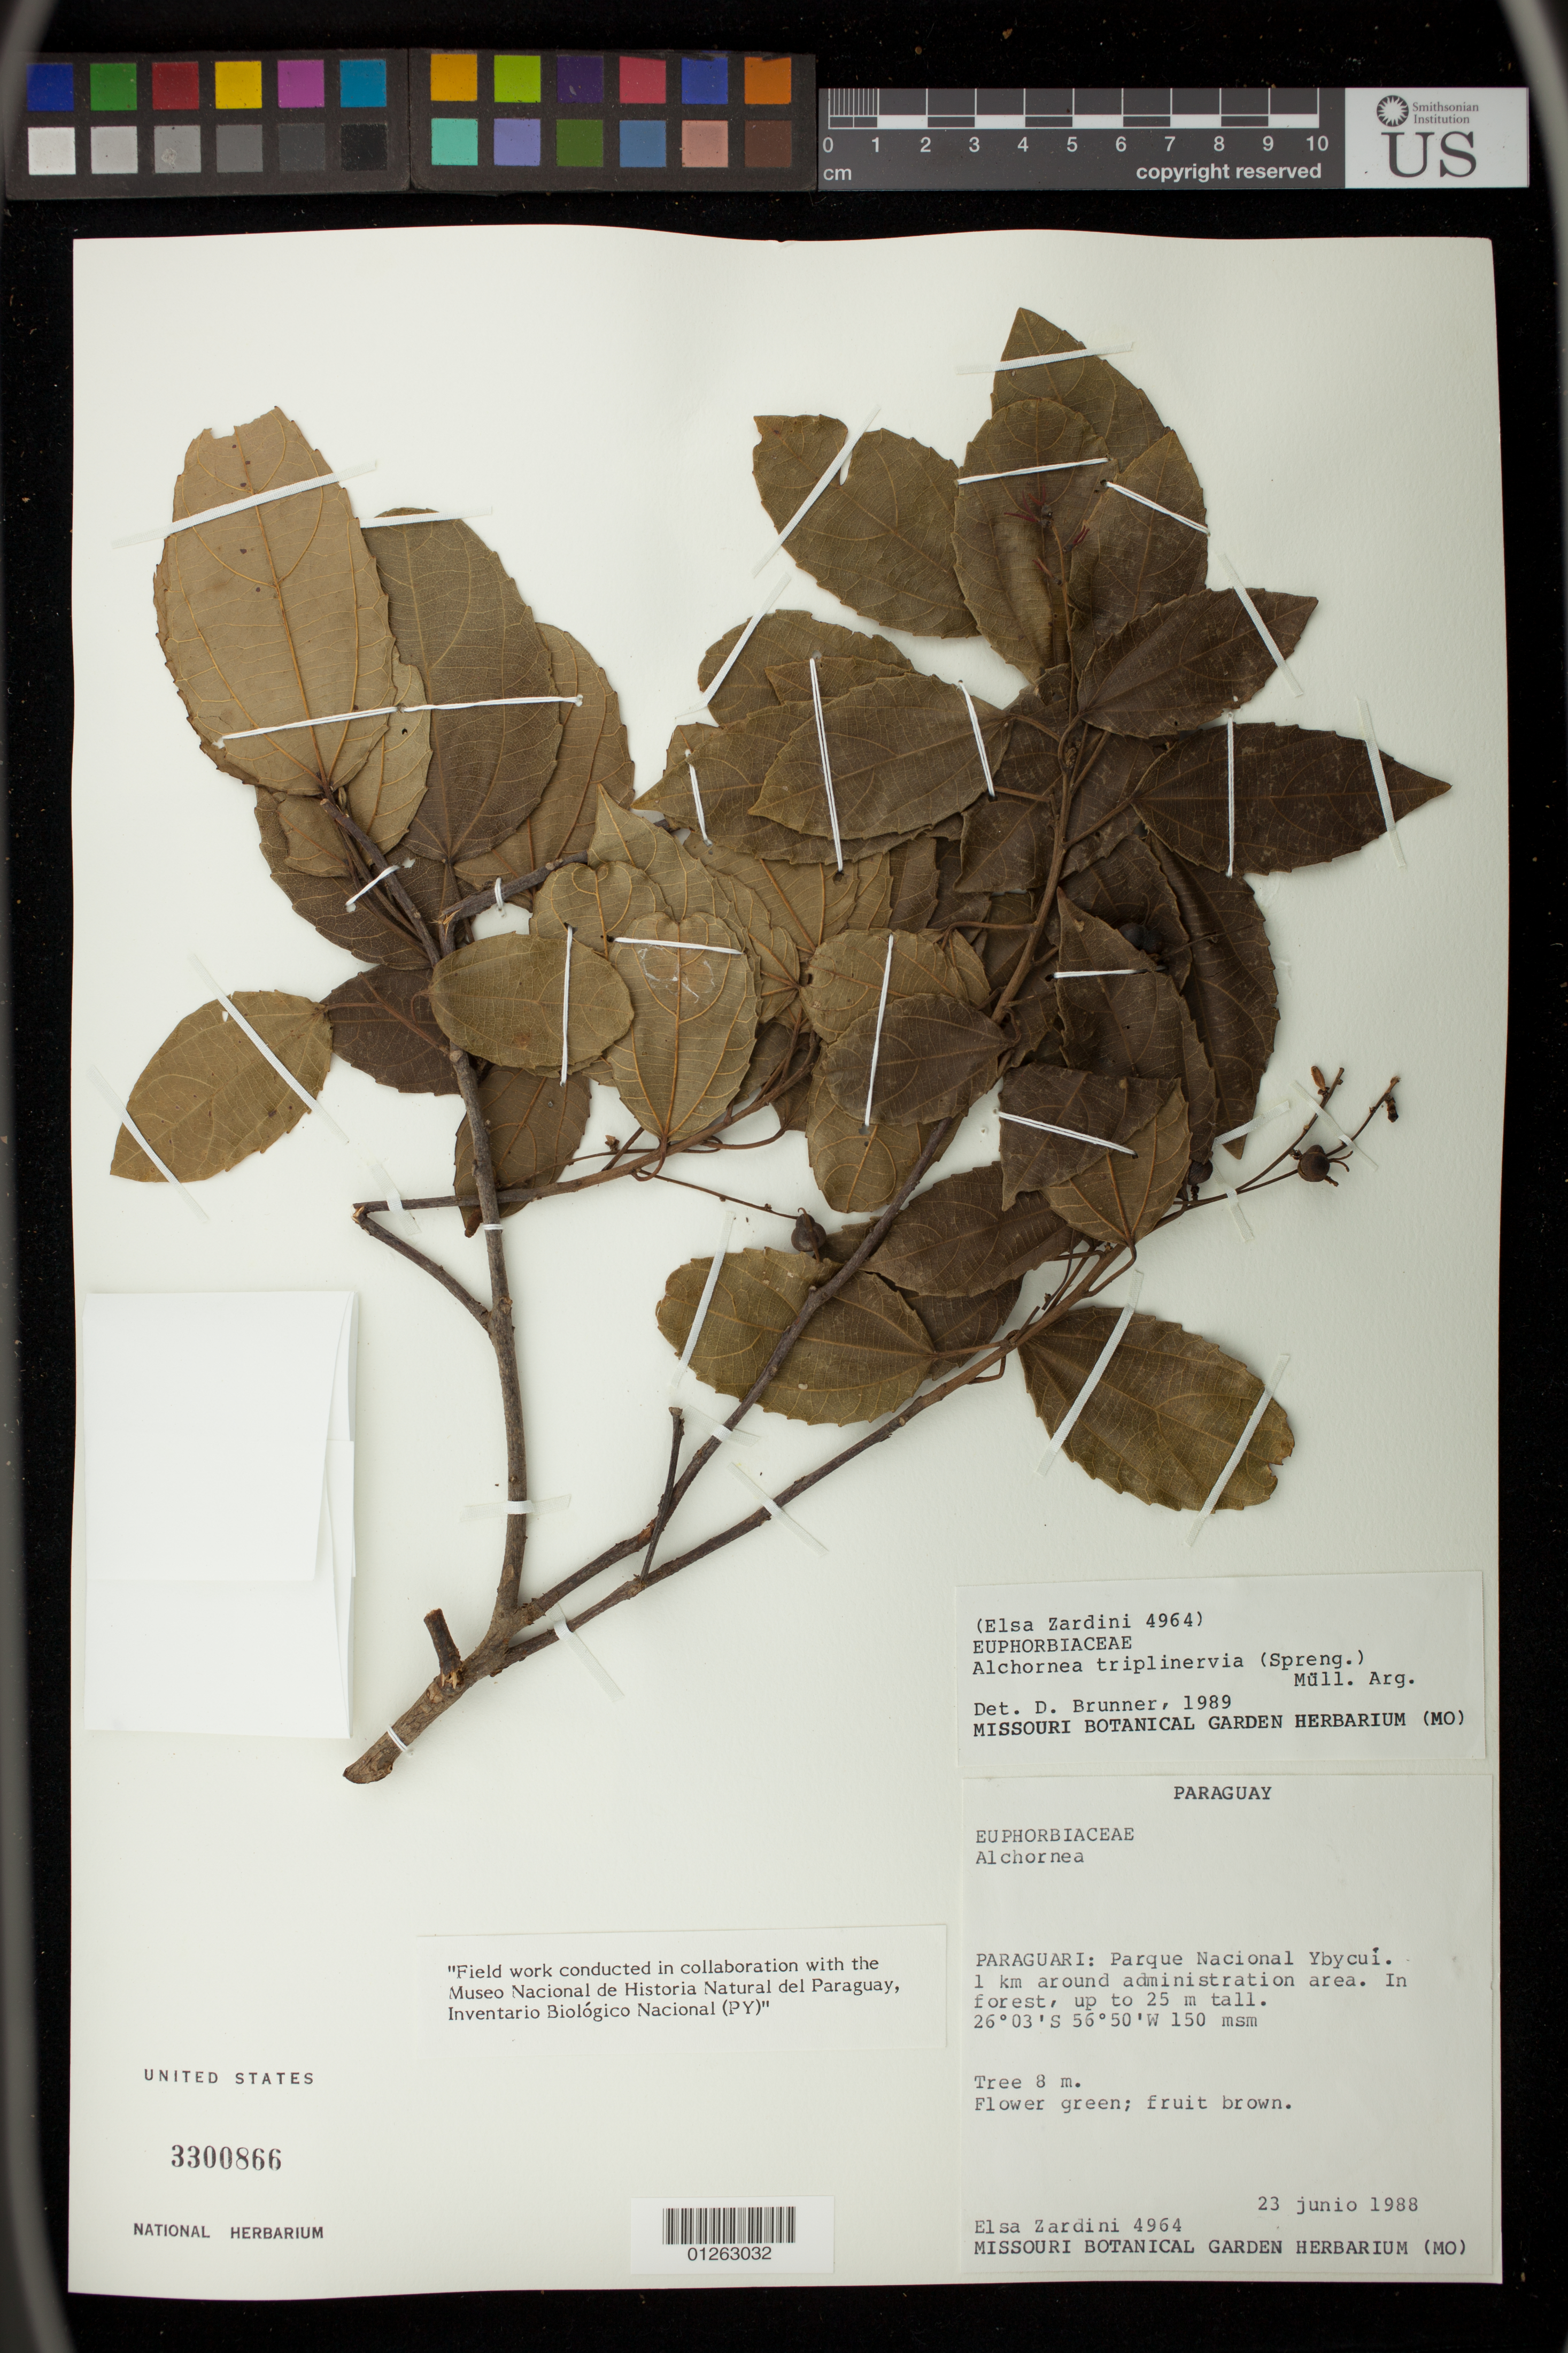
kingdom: Plantae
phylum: Tracheophyta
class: Magnoliopsida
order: Malpighiales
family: Euphorbiaceae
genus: Alchornea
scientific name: Alchornea triplinervia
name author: (Spreng.) Müll. Arg.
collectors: E. M. Zardini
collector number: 4964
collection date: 1988-06-23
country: Paraguay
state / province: Paraguari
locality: Parque Nacional Ybycui. 1 km around administration area.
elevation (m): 150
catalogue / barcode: US 3300866